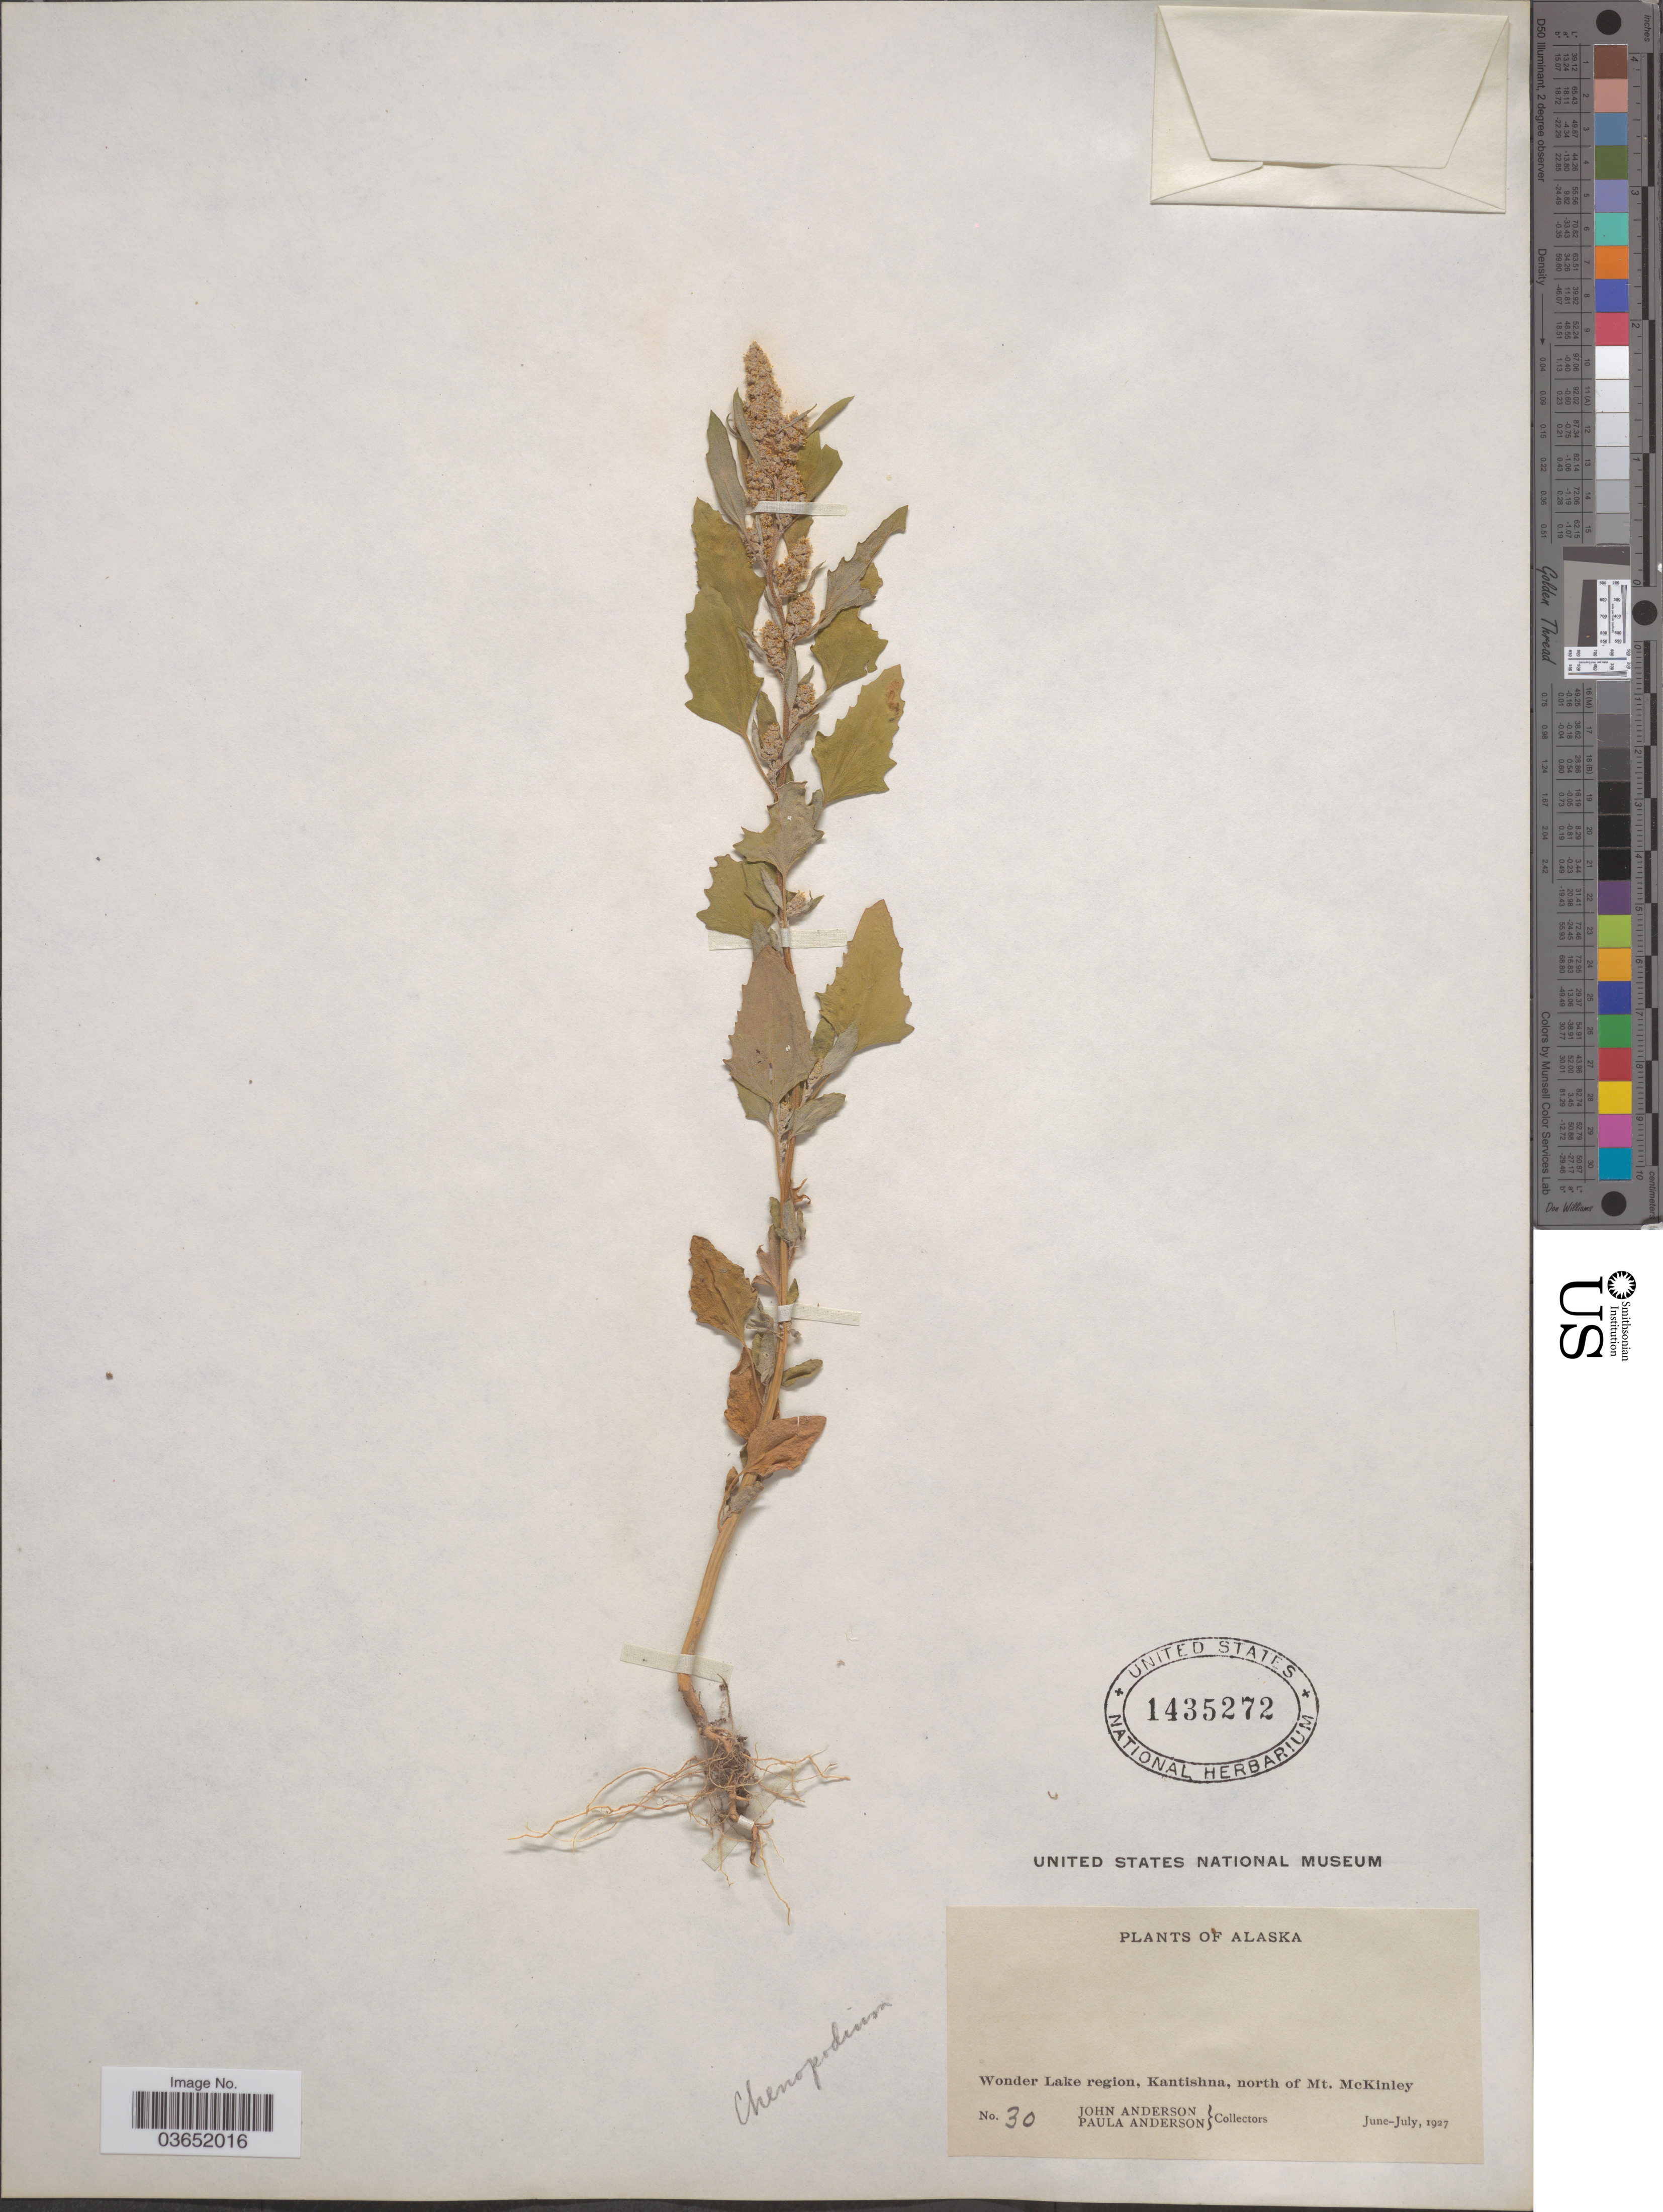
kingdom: Plantae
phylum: Tracheophyta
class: Magnoliopsida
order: Caryophyllales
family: Amaranthaceae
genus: Chenopodium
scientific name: Chenopodium album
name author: L.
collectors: J. Anderson & P. Anderson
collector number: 30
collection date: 1927-06/1927-07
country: United States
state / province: Alaska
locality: Wonder Lake region, Kantishna, north of Mt. McKinley.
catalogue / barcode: US 1435272